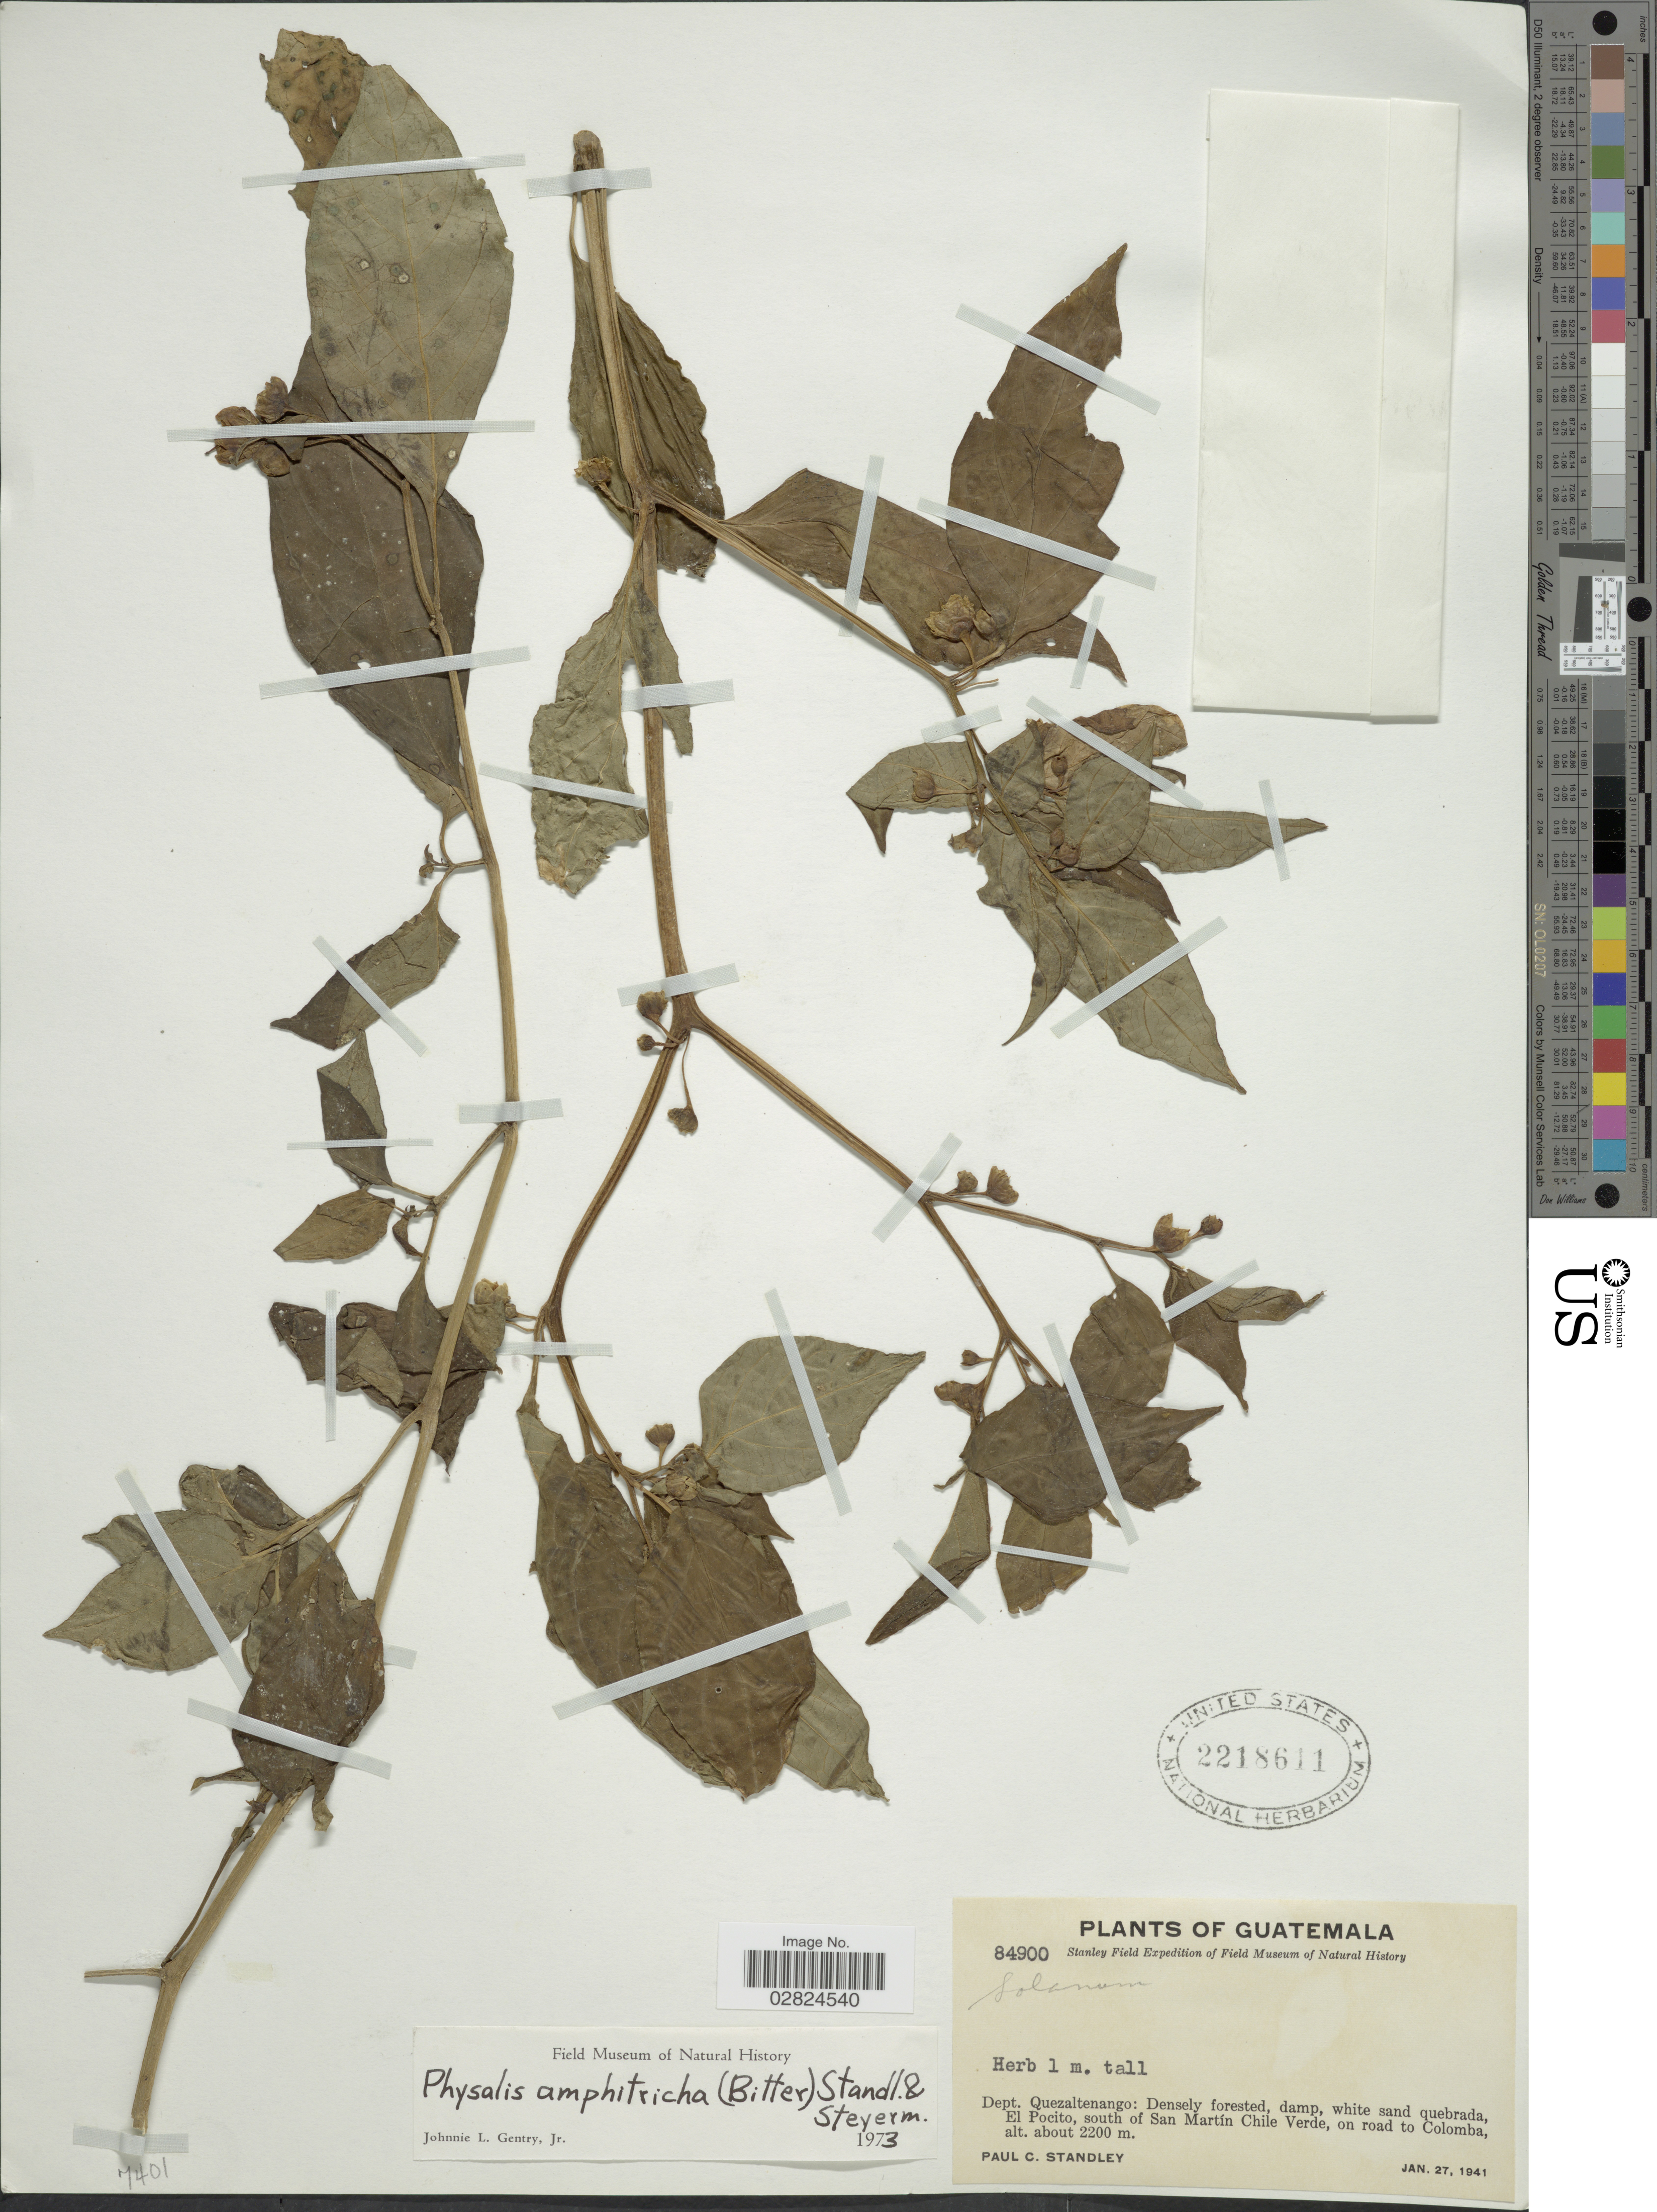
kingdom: Plantae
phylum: Tracheophyta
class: Magnoliopsida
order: Solanales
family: Solanaceae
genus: Physalis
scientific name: Physalis amphitricha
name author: (Bitter) Standl. & Steyerm.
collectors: P. C. Standley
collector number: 84900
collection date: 1941-01-27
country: Guatemala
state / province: Quetzaltenango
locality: Dept. Quezaltenango, El Pocito, south of San Martín Chile Verde, on road to Colomba.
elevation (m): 2200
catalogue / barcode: US 2218611